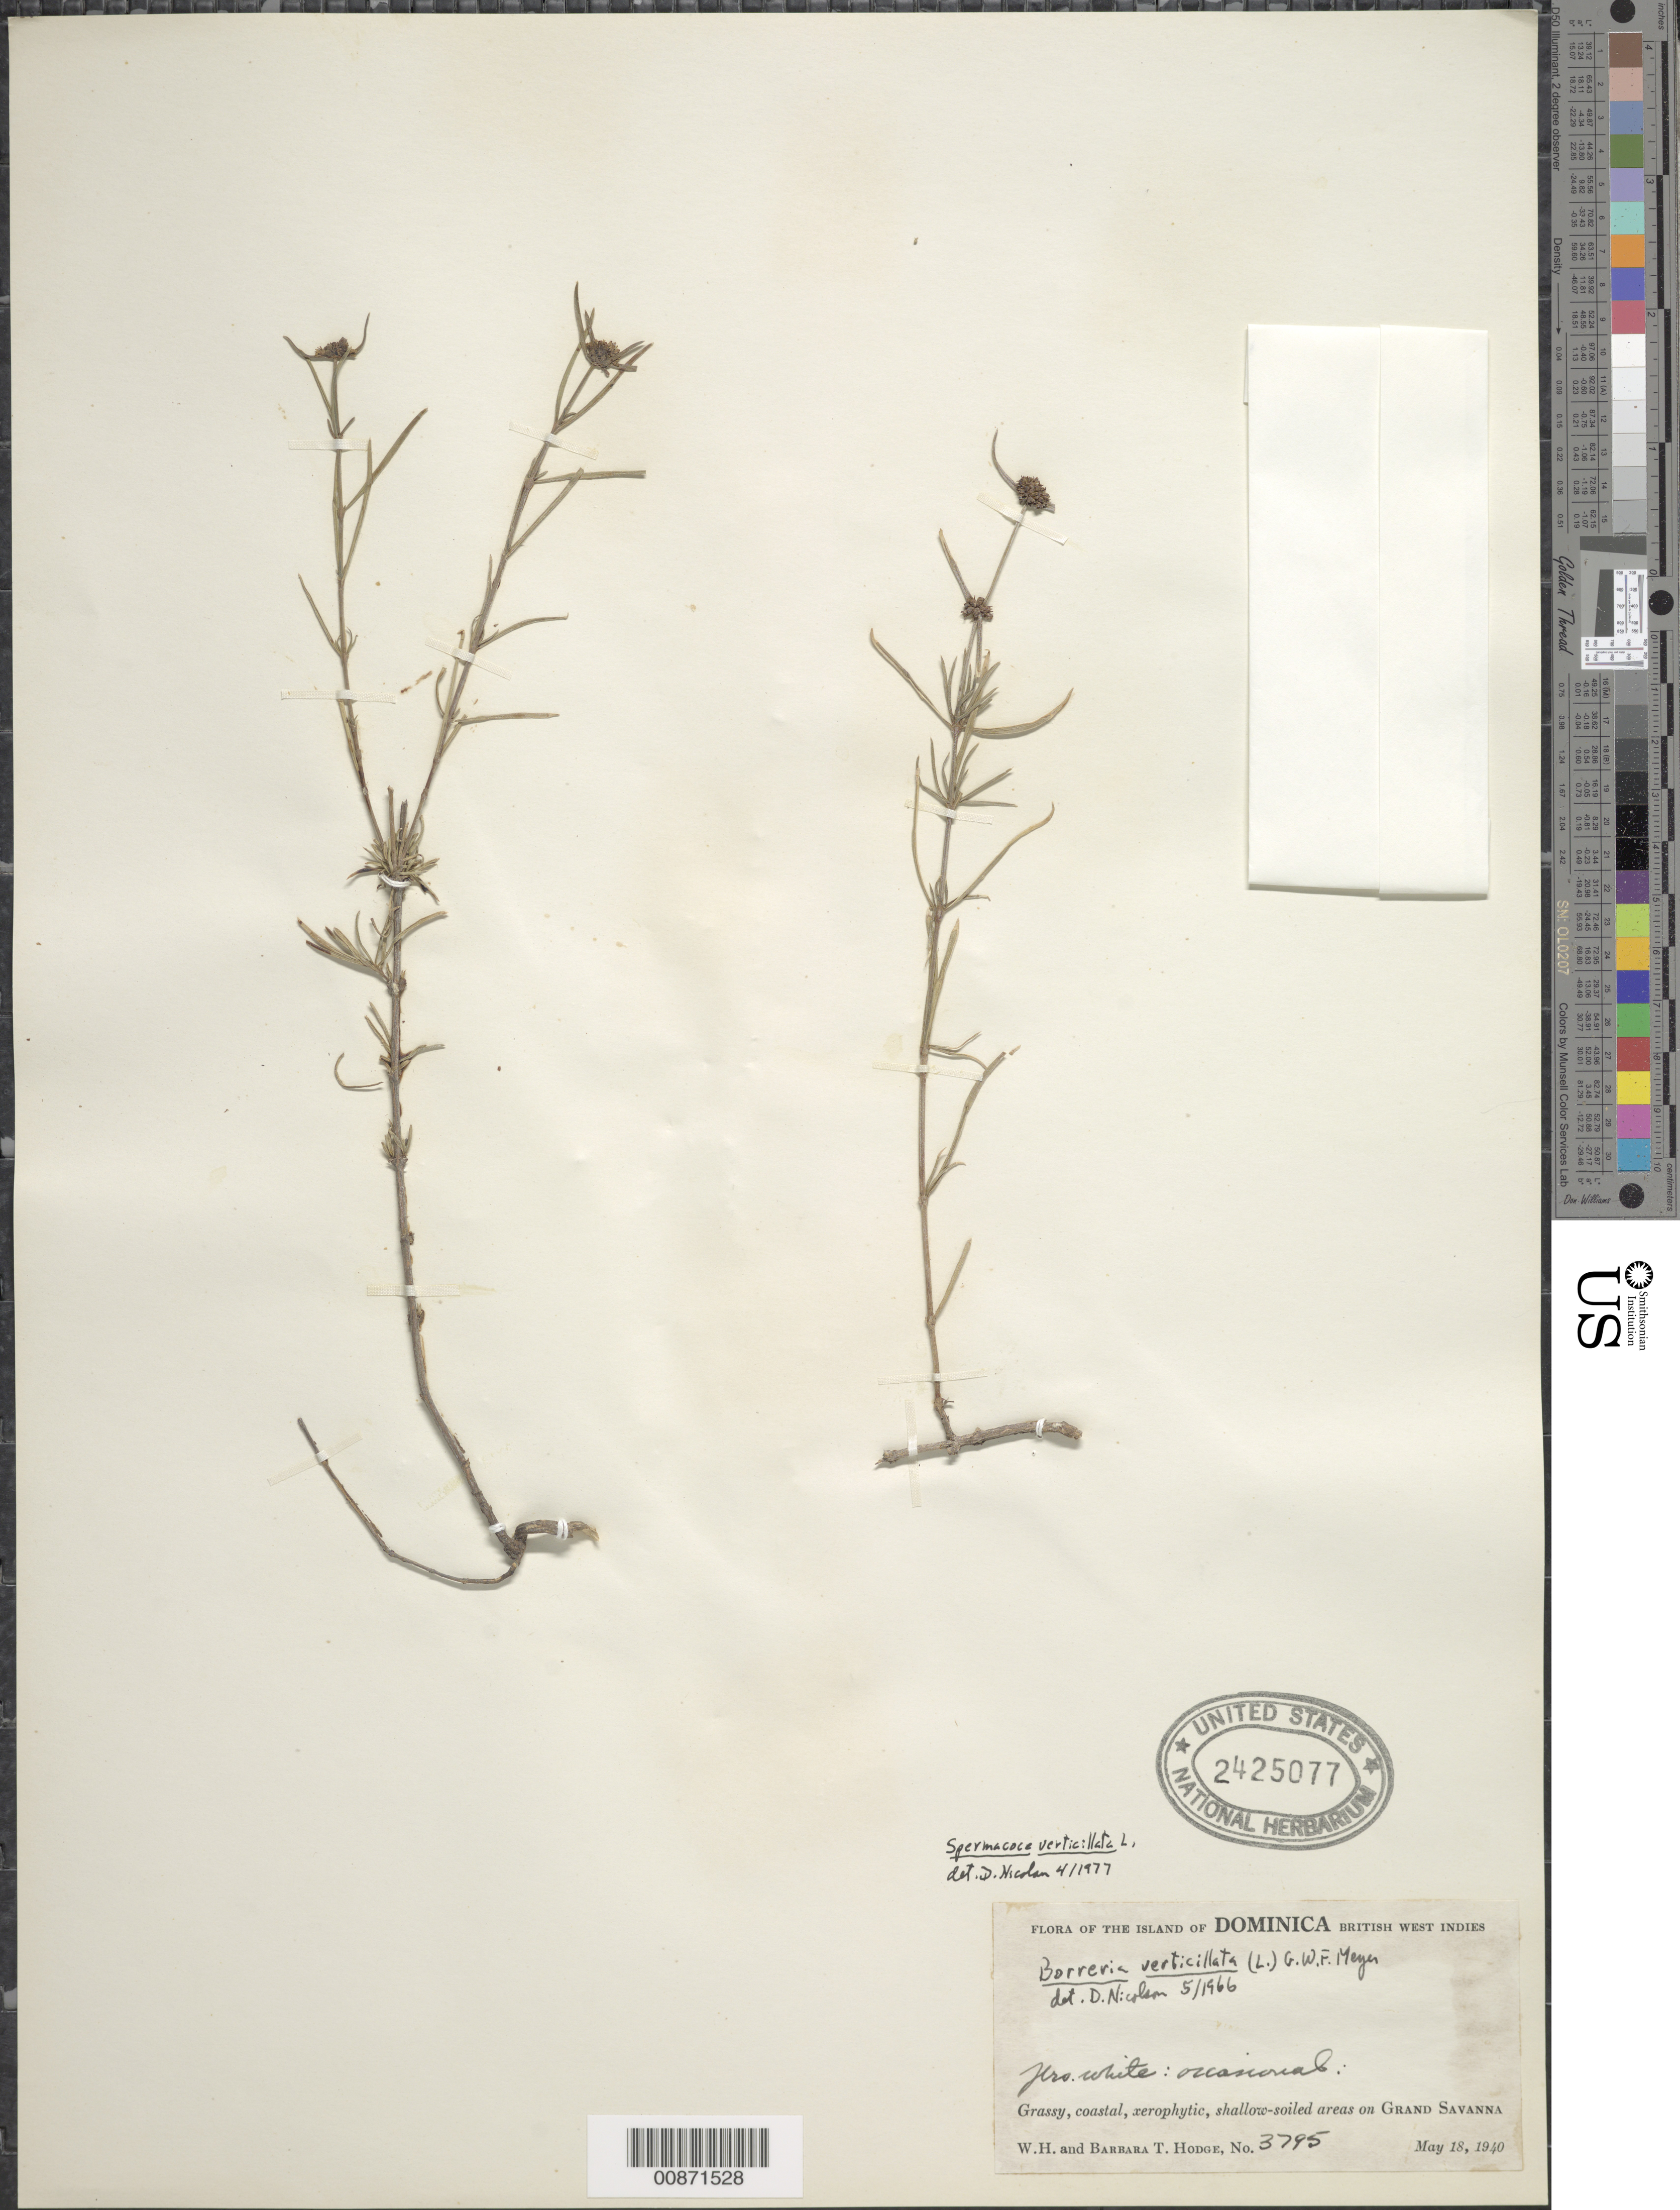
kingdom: Plantae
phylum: Tracheophyta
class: Magnoliopsida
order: Gentianales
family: Rubiaceae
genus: Spermacoce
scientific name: Spermacoce verticillata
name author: L.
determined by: Nicolson, Dan H.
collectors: W. Hodge & B. Hodge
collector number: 3795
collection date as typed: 18 May 1940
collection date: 1940-05-18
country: Dominica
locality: Grand Savanna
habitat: Grassy, coastal, xerophytic, shallow-soiled areas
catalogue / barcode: US 2425077